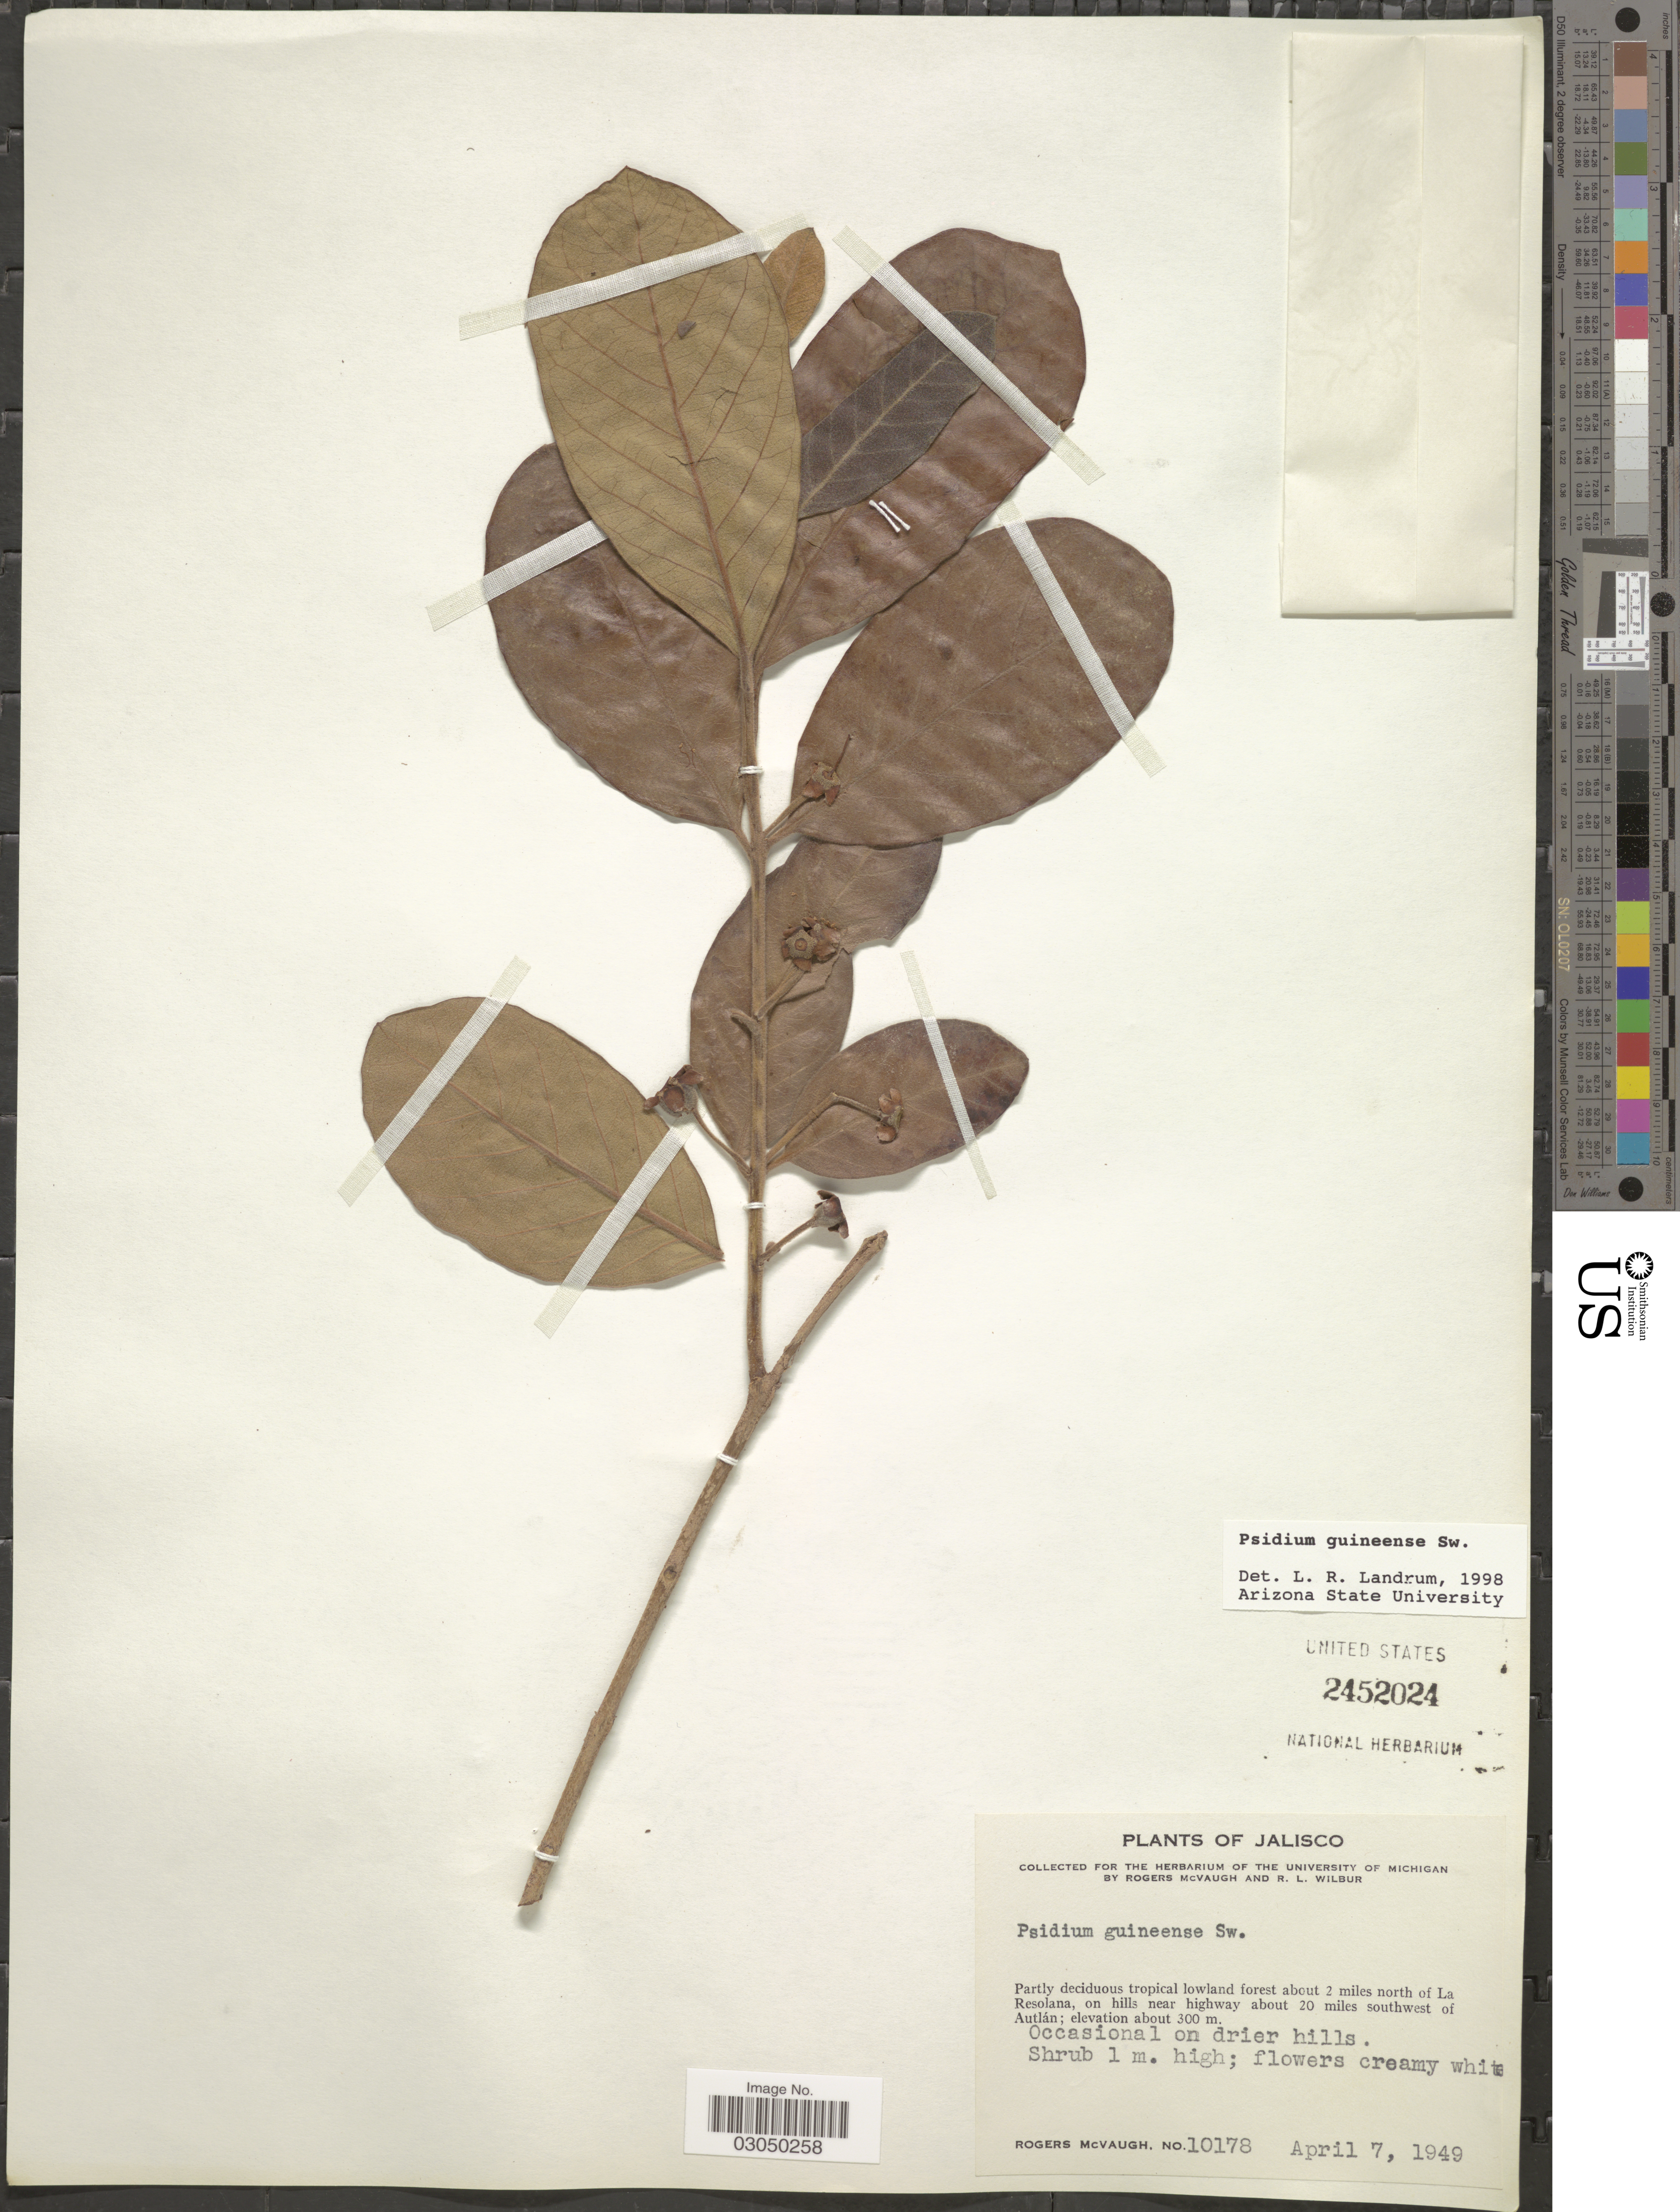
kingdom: Plantae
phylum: Tracheophyta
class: Magnoliopsida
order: Myrtales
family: Myrtaceae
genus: Psidium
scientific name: Psidium guineense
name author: Sw.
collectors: R. McVaugh & R. L. Wilbur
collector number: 10178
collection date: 1949-04-07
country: Mexico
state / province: Jalisco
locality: Partly deciduous tropical lowland forest about 2 miles north of La Resolana, on hills near highway about 20 miles southwest of Autlán.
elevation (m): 300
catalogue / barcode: US 2452024